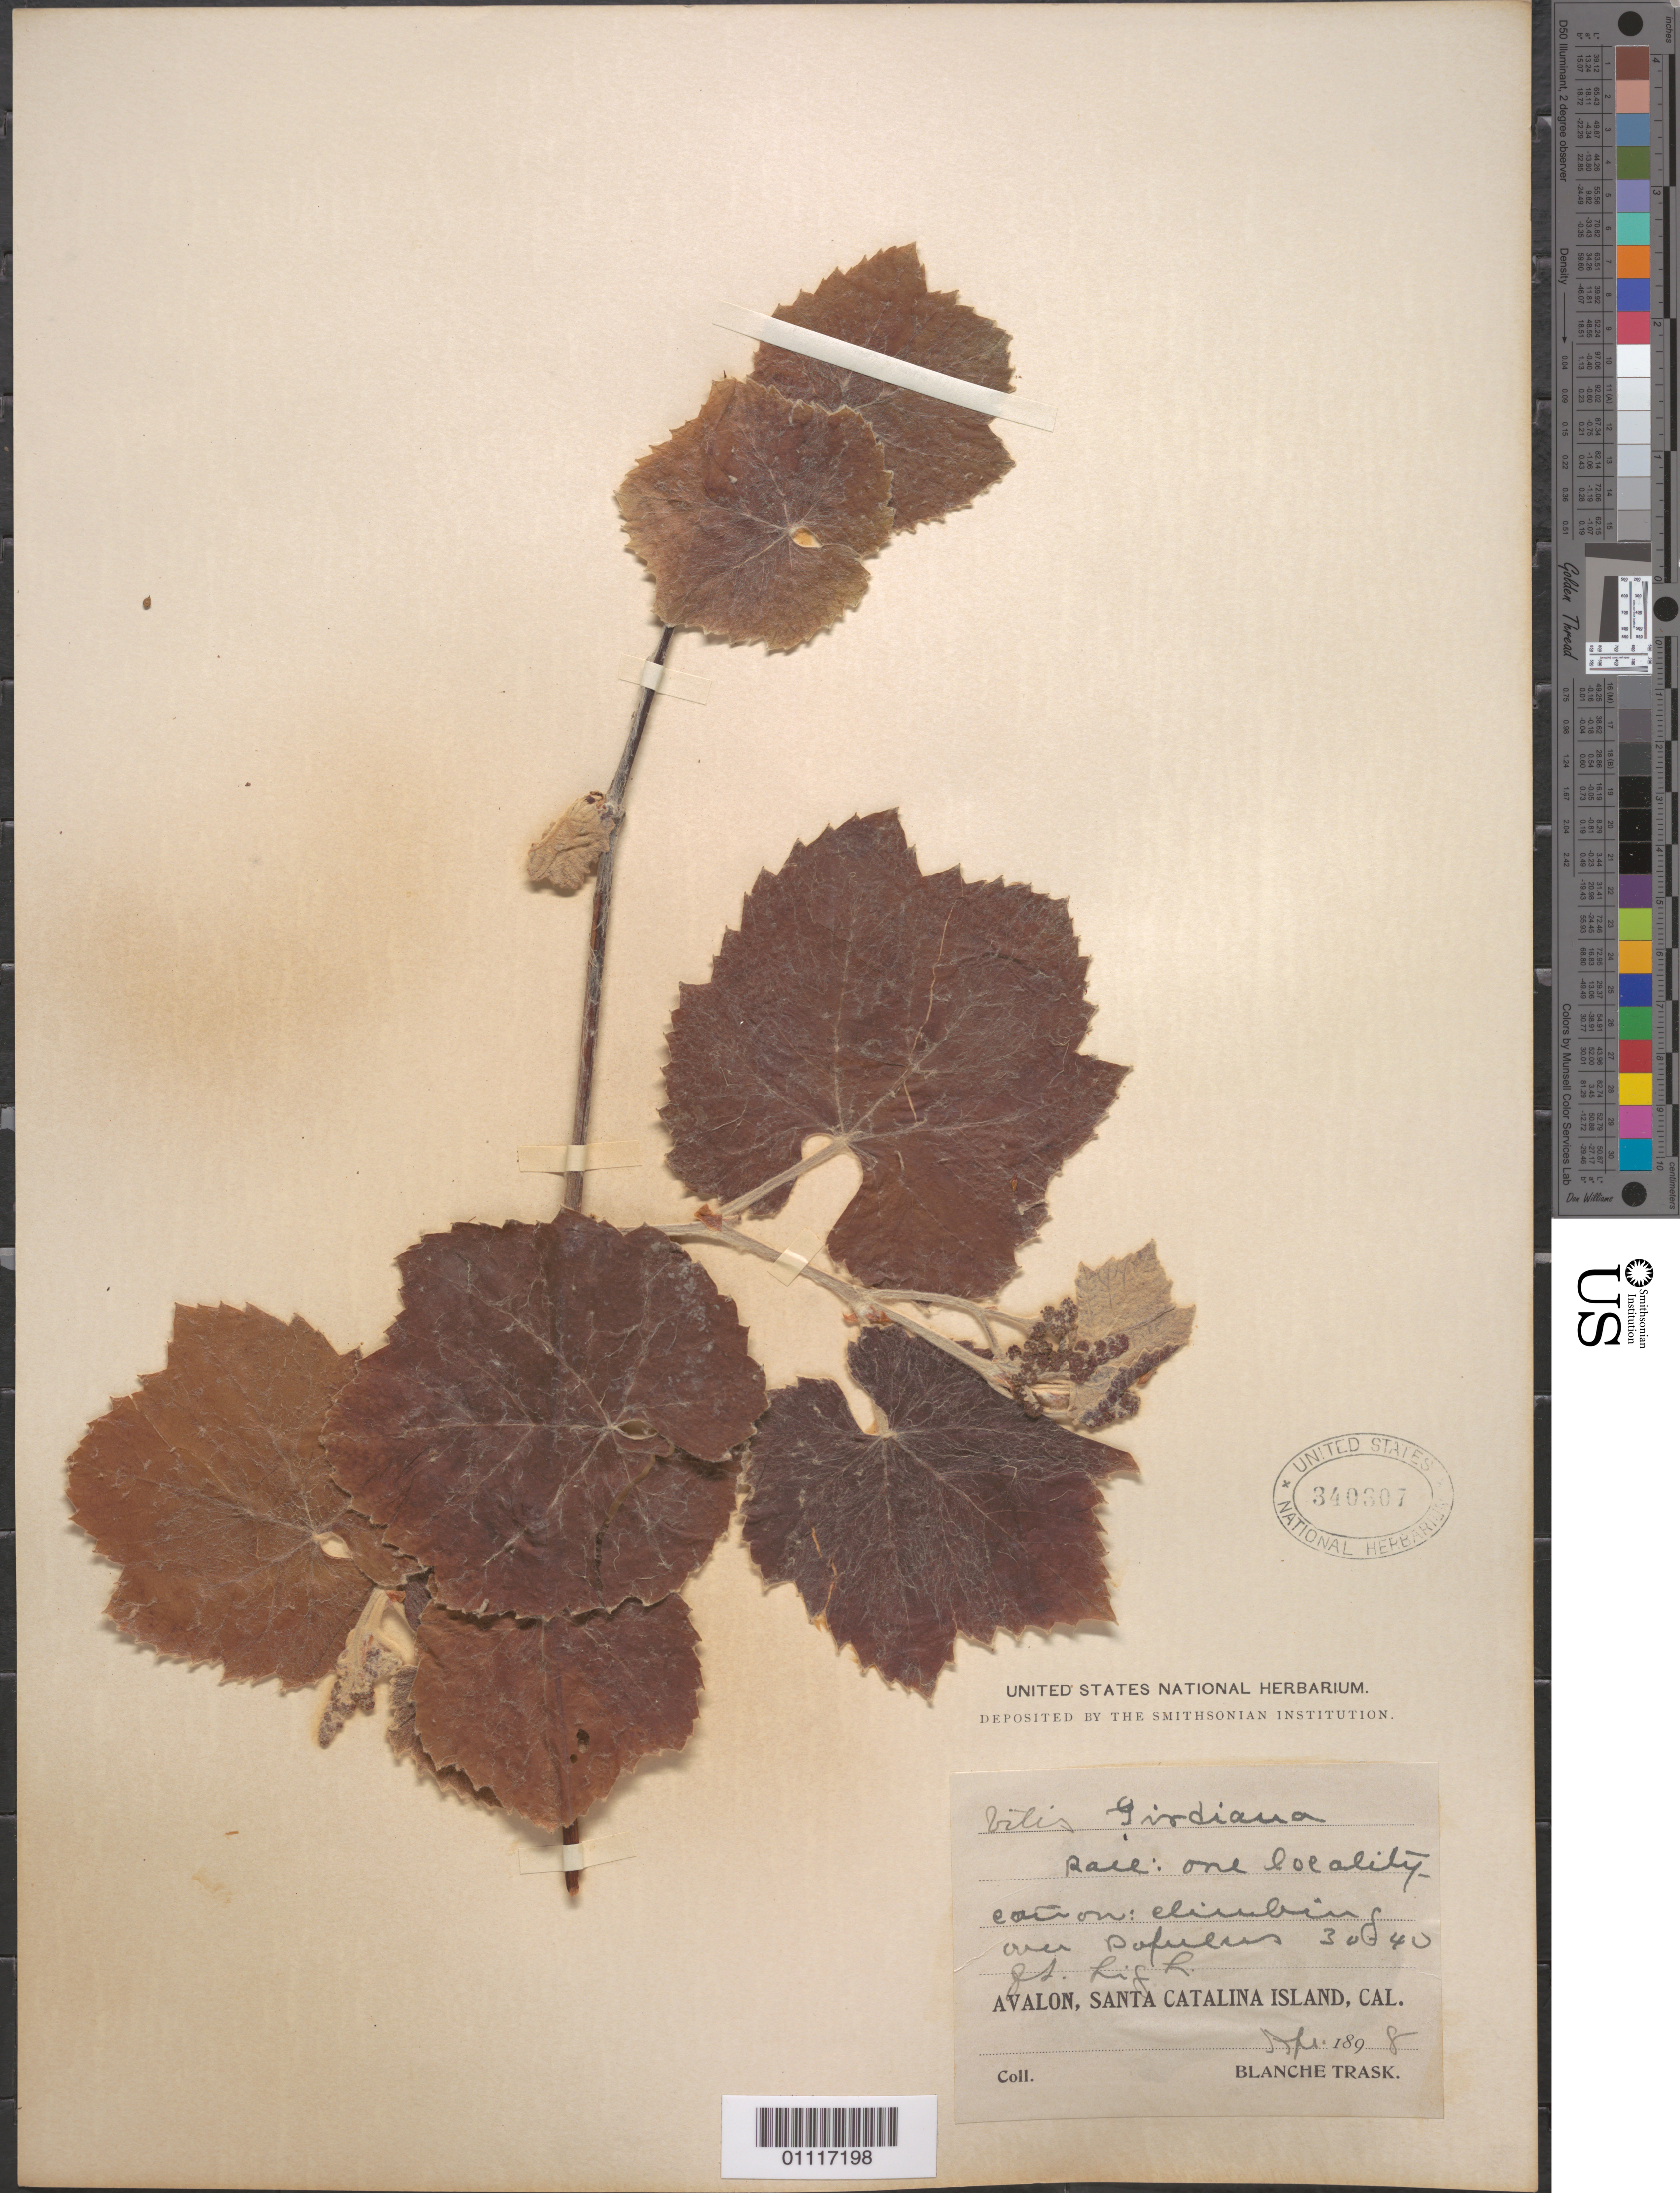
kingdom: Plantae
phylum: Tracheophyta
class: Magnoliopsida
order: Vitales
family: Vitaceae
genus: Vitis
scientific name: Vitis girdiana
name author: Munson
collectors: B. Trask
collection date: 1898-09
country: United States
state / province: California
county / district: Los Angeles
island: Santa Catalina Island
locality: Avalon, Santa Catalina Island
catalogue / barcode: US 340307